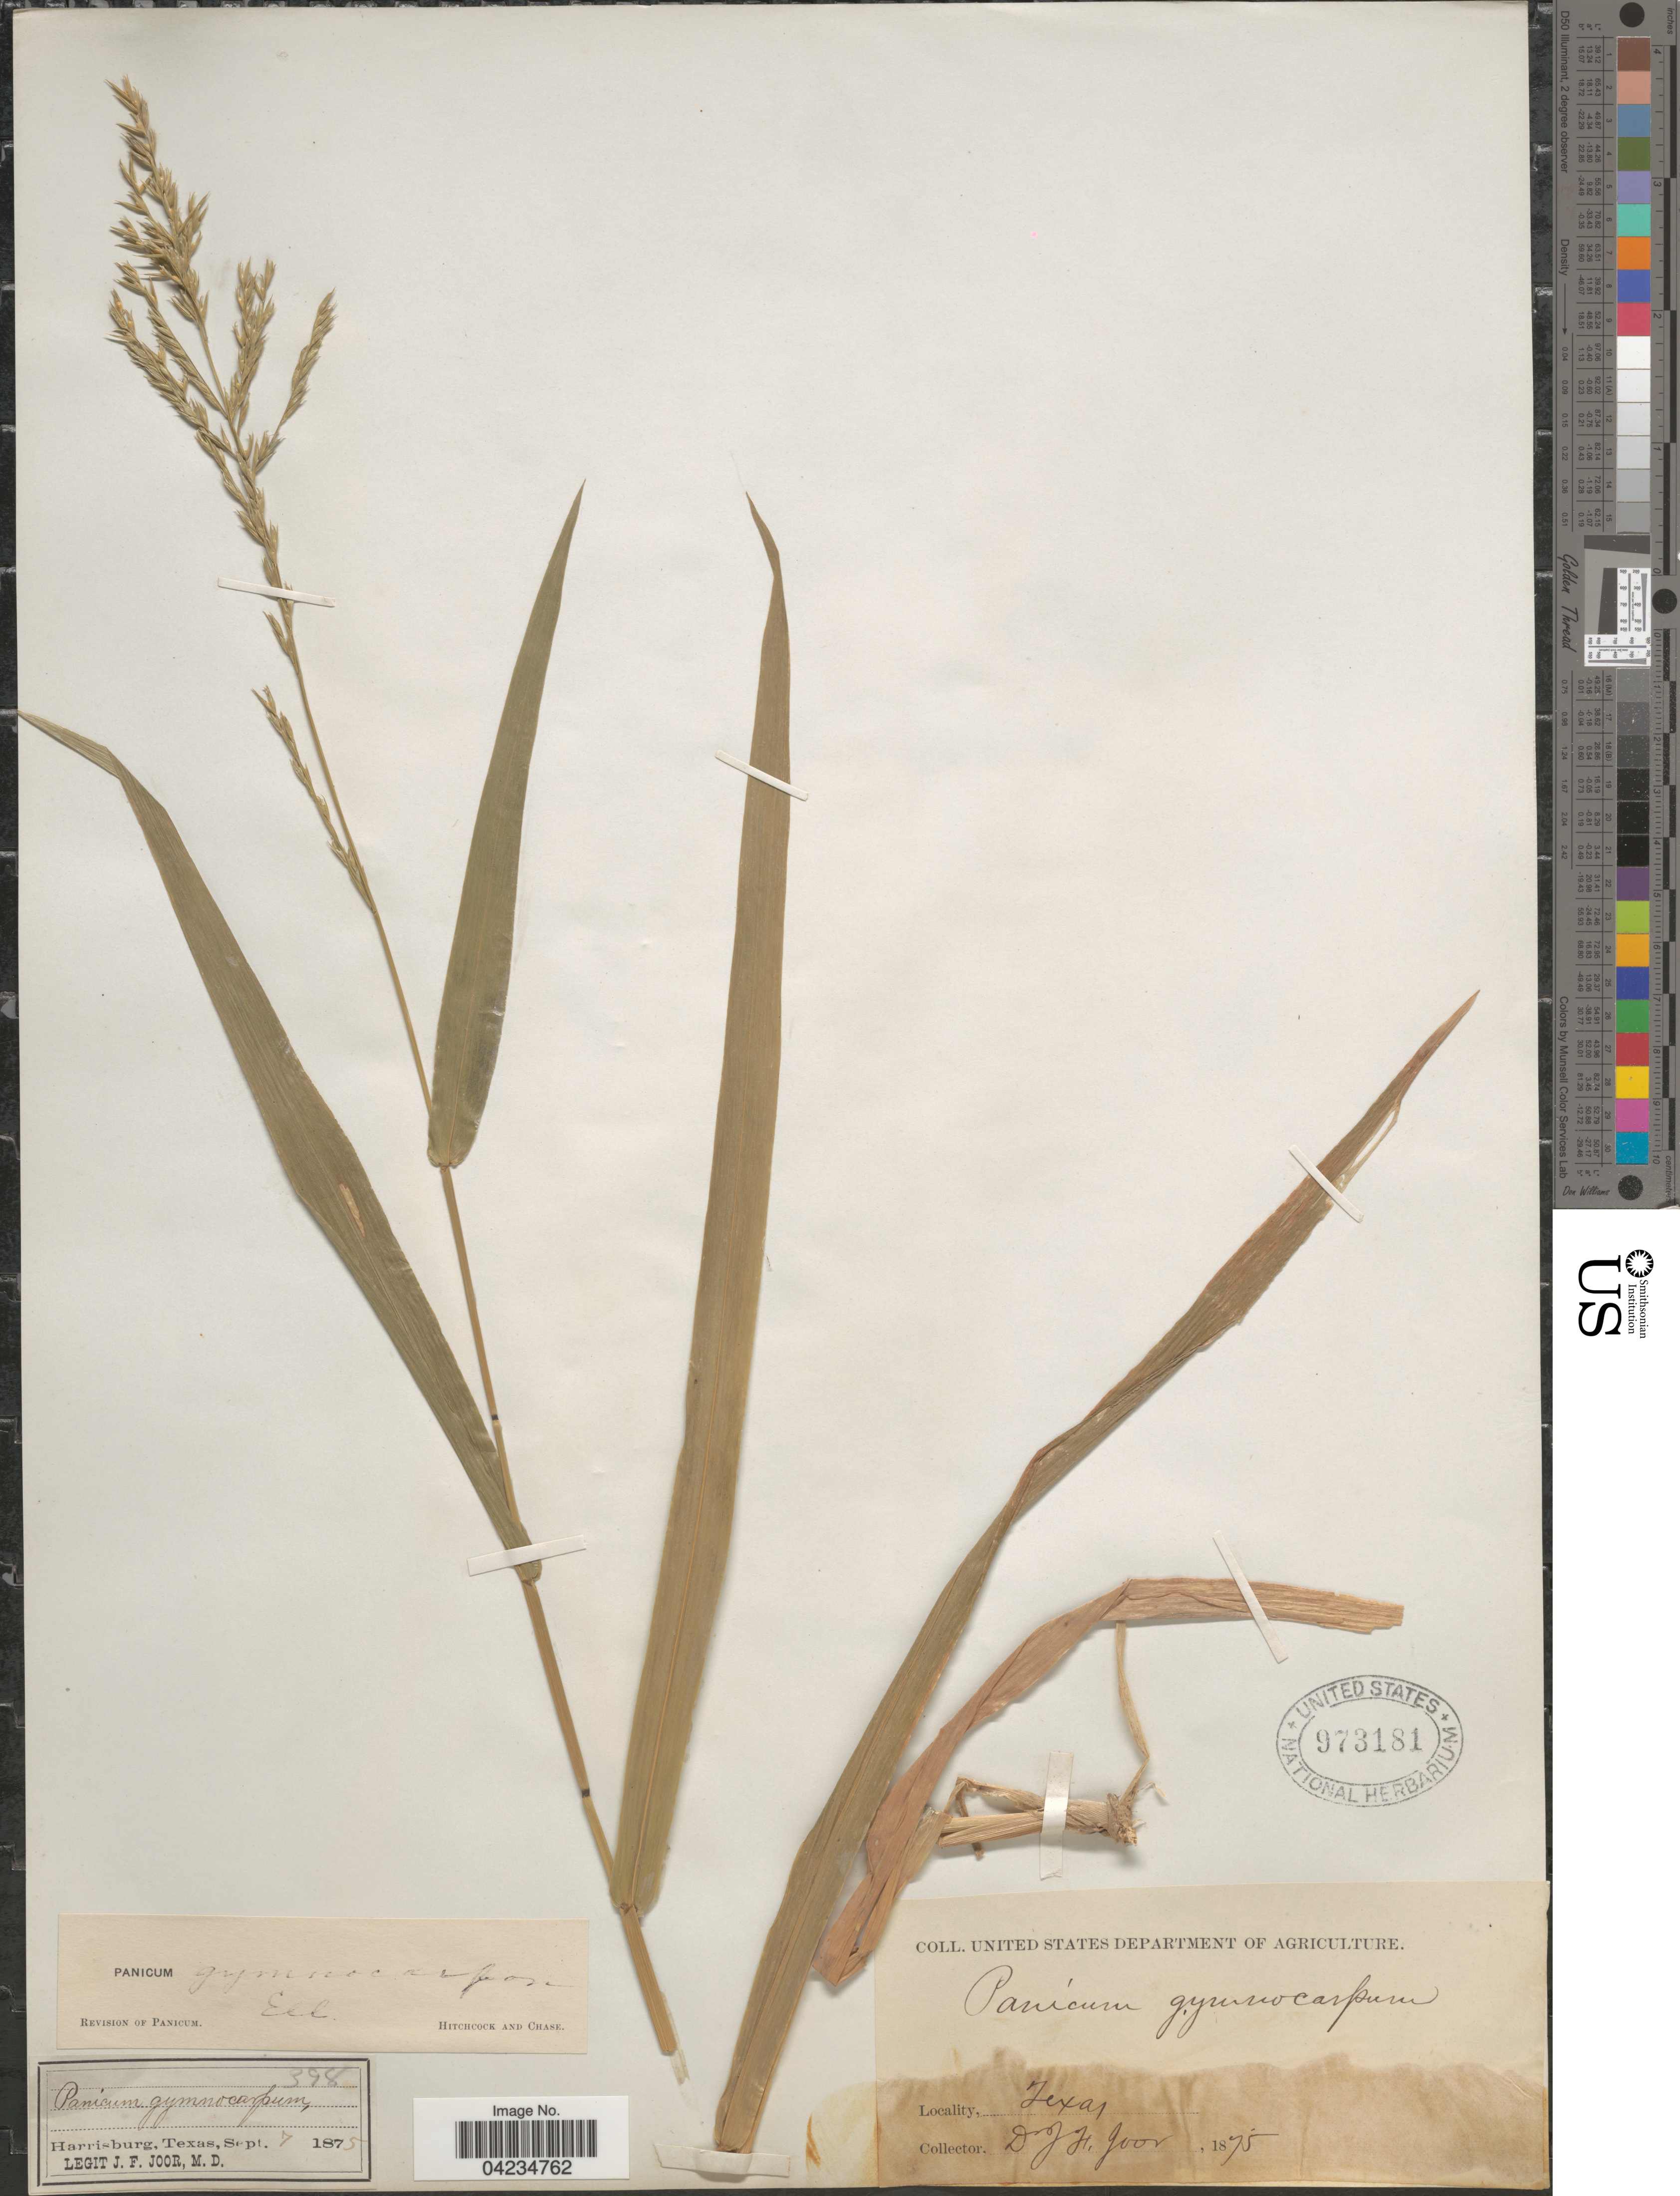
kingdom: Plantae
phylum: Tracheophyta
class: Liliopsida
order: Poales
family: Poaceae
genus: Phanopyrum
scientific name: Phanopyrum gymnocarpon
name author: (Elliott) Nash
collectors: J. F. Joor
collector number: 398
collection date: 1875-09-07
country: United States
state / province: Texas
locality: Harrisburg.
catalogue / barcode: US 973181